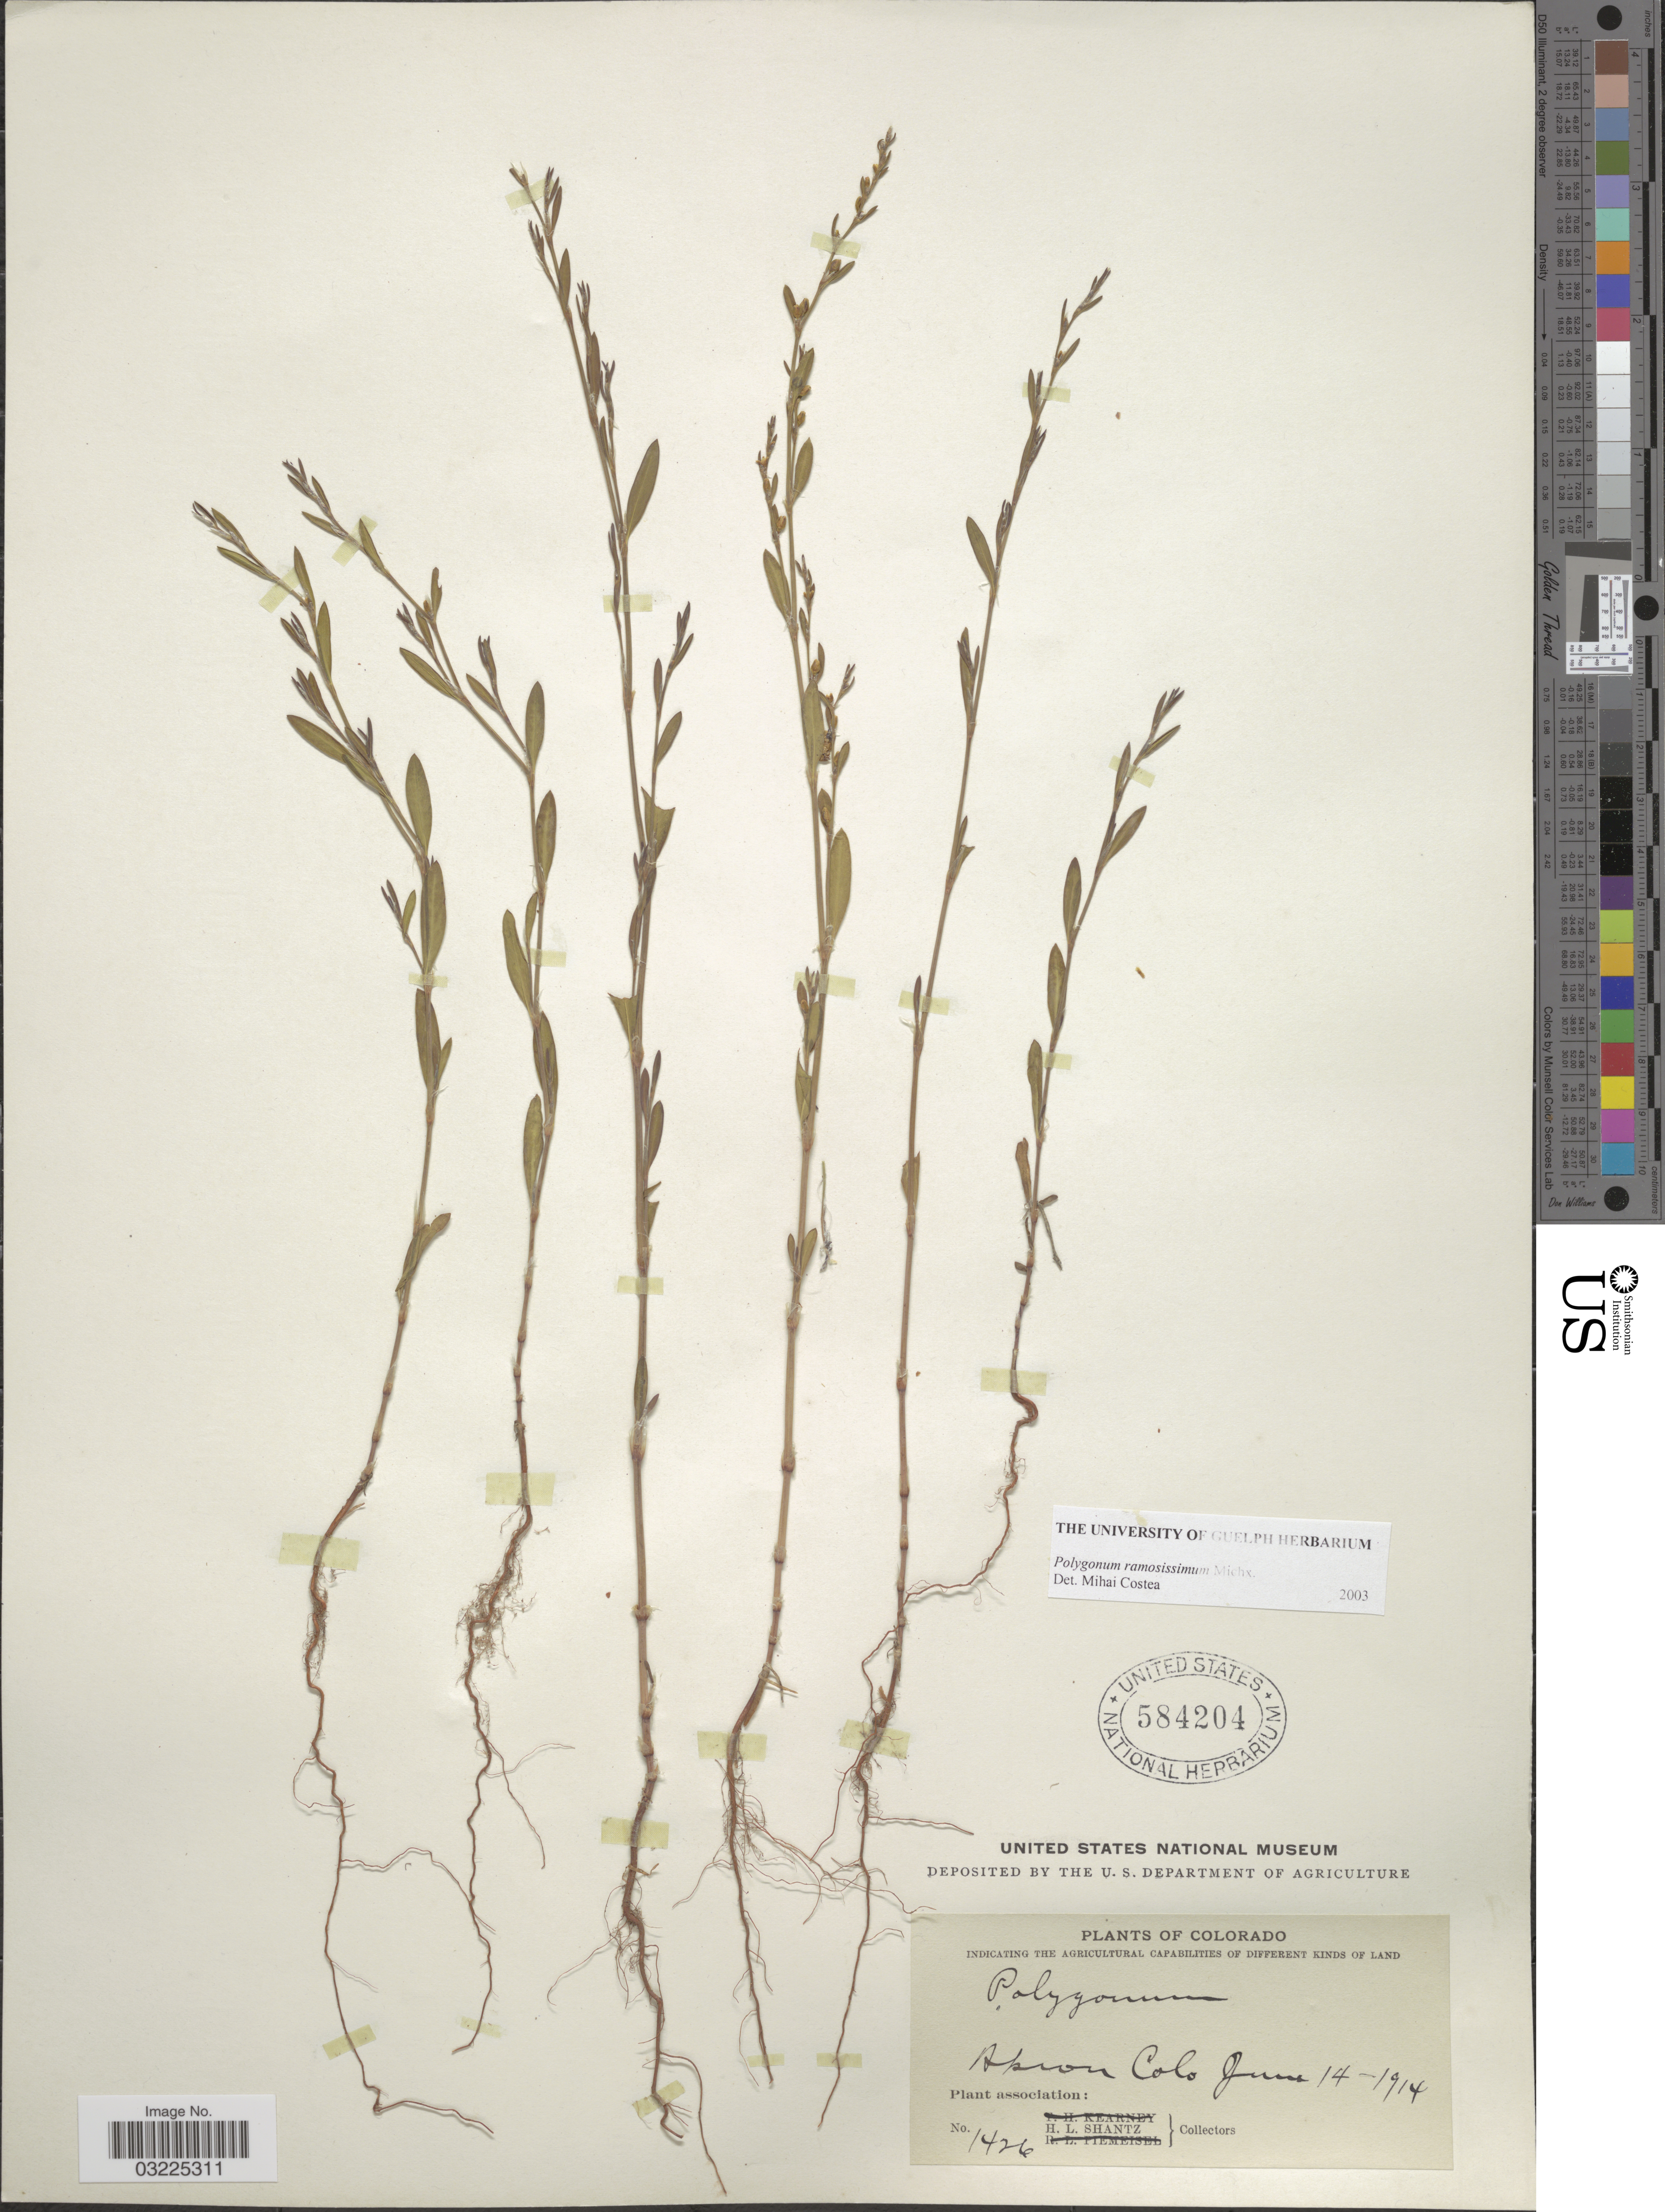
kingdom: Plantae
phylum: Tracheophyta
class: Magnoliopsida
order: Caryophyllales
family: Polygonaceae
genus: Polygonum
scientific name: Polygonum ramosissimum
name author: Michx.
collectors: H. Shantz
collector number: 1426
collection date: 1914-06-14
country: United States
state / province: Colorado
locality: Akron Colo.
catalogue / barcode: US 584204